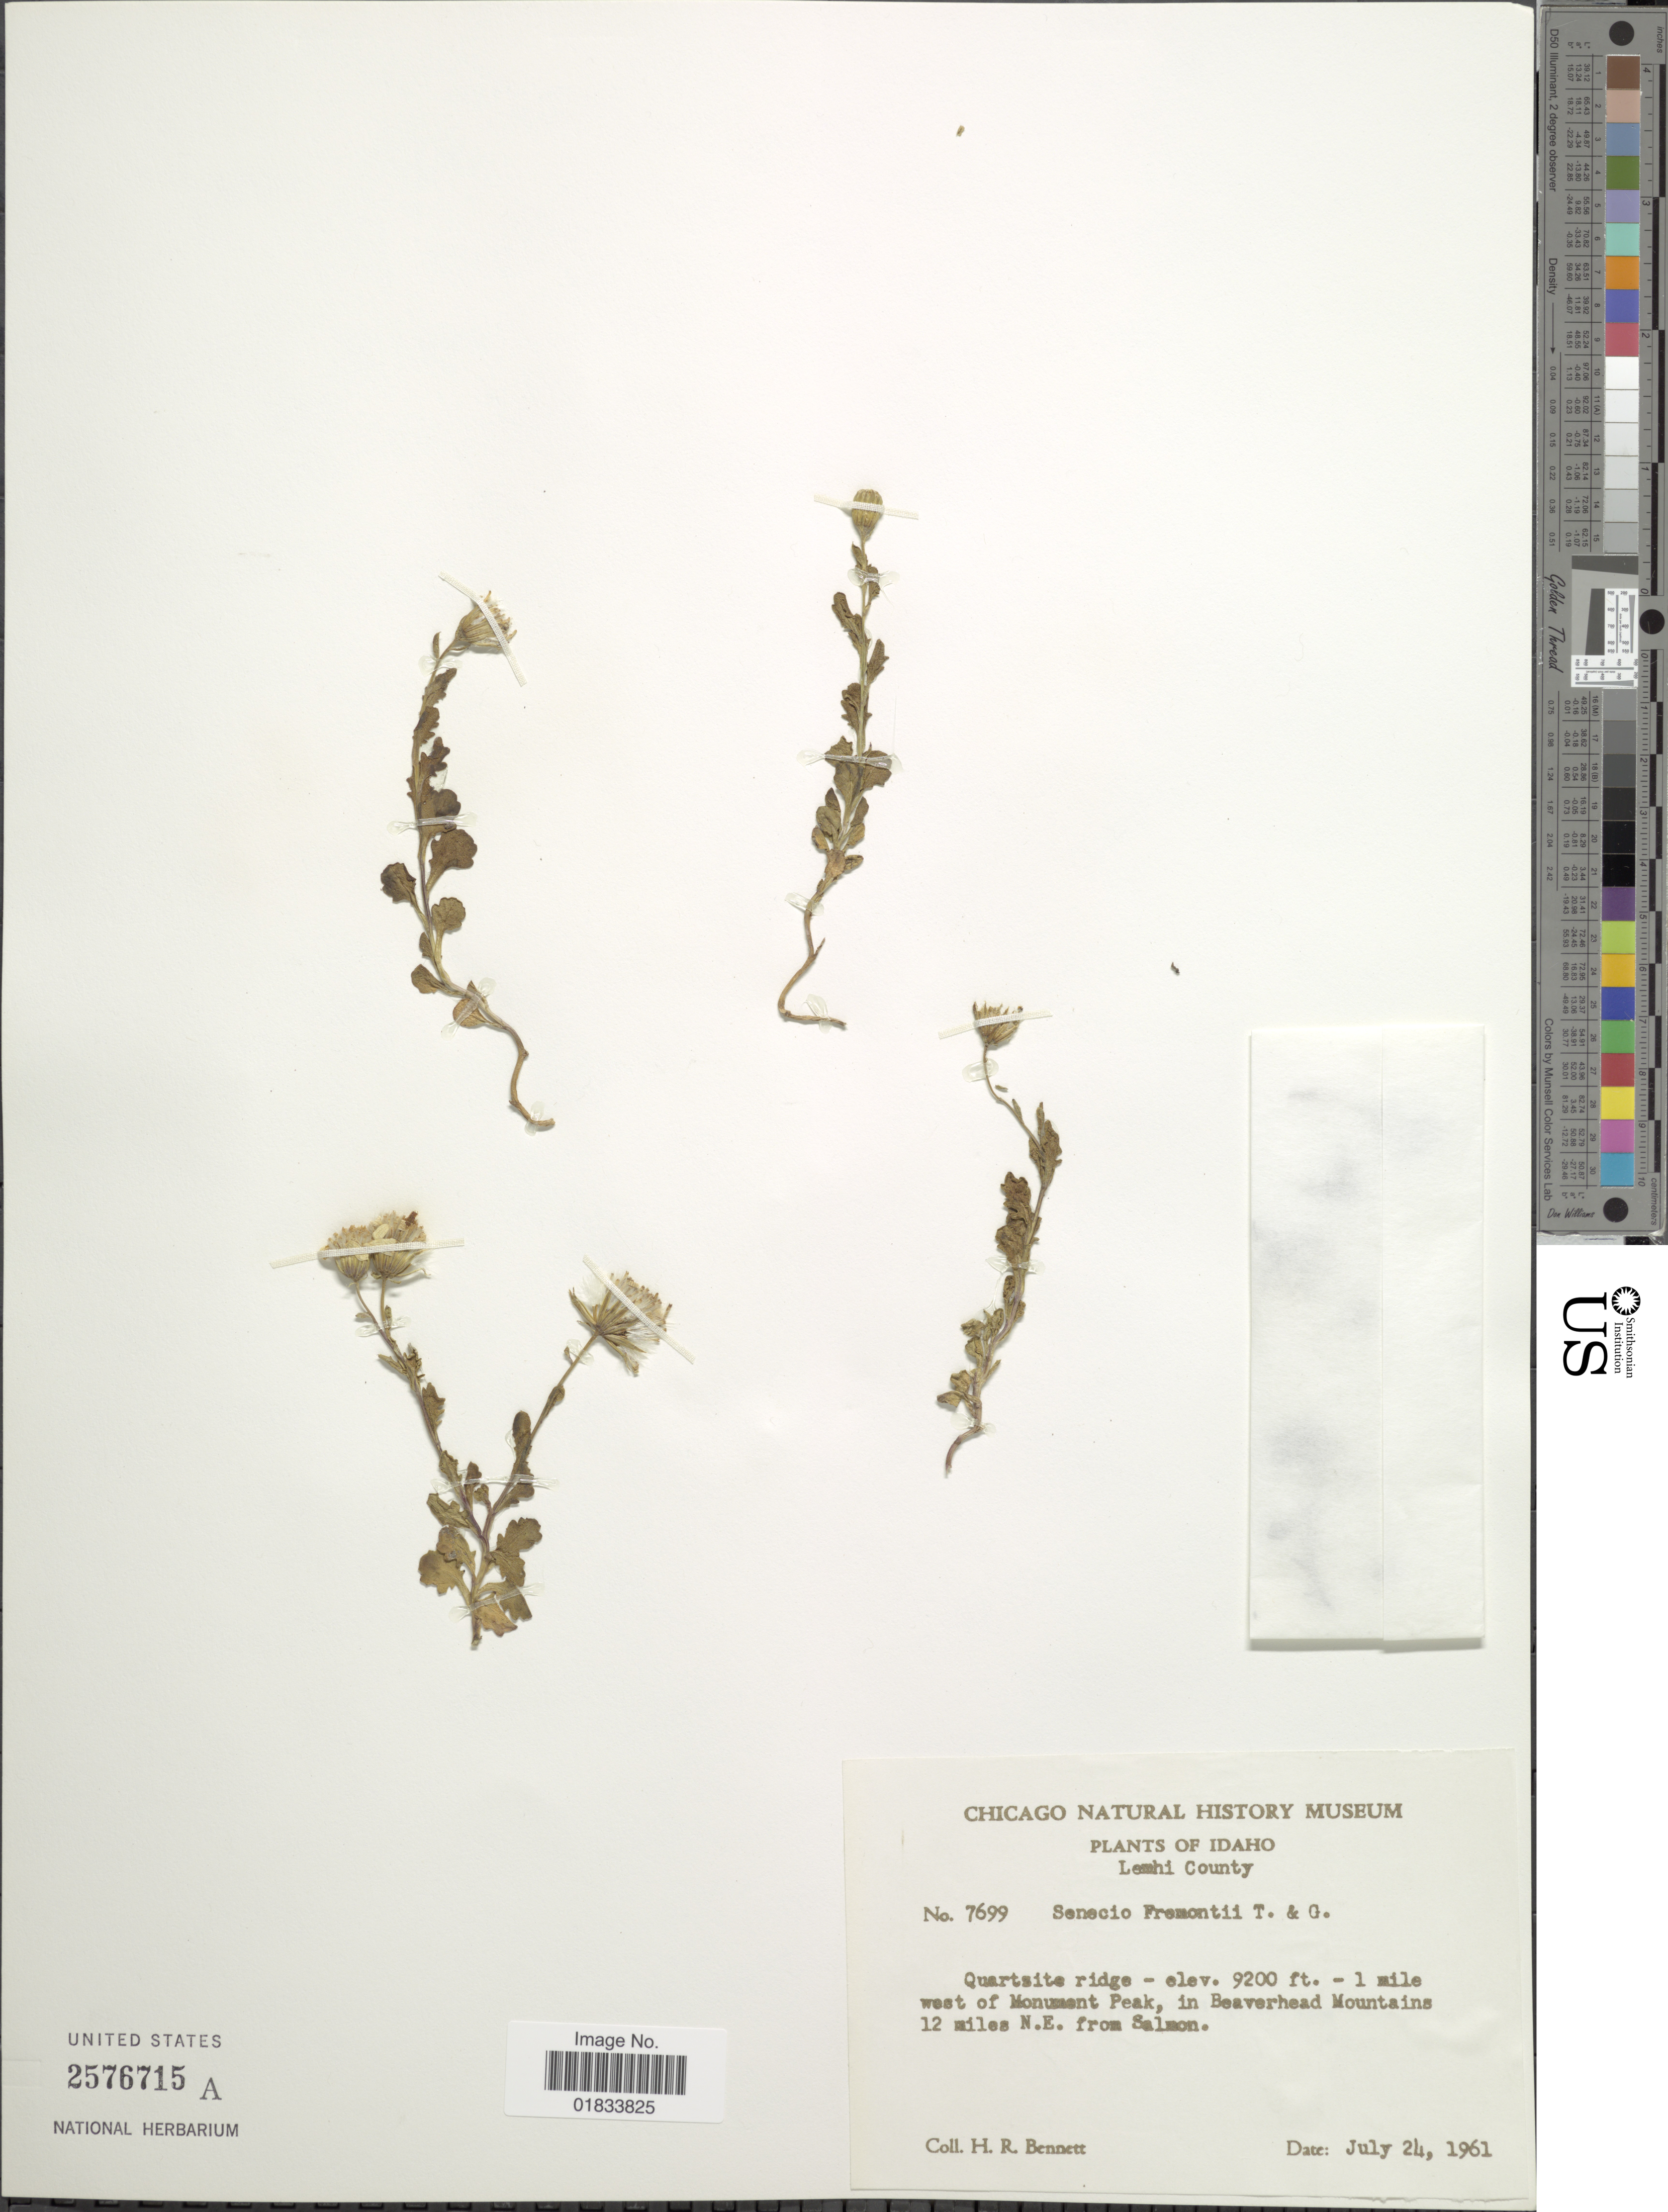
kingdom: Plantae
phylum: Tracheophyta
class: Magnoliopsida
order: Asterales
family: Asteraceae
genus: Senecio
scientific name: Senecio fremontii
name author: Torr. & A. Gray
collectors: H. R. Bennett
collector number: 7699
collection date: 1961-07-24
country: United States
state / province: Idaho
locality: Lemhi County, 1 mile west of Monument Peak, in Beaverhead Mountains 12 miles N.E. from Salmon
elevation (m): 2804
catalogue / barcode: US 2576715A